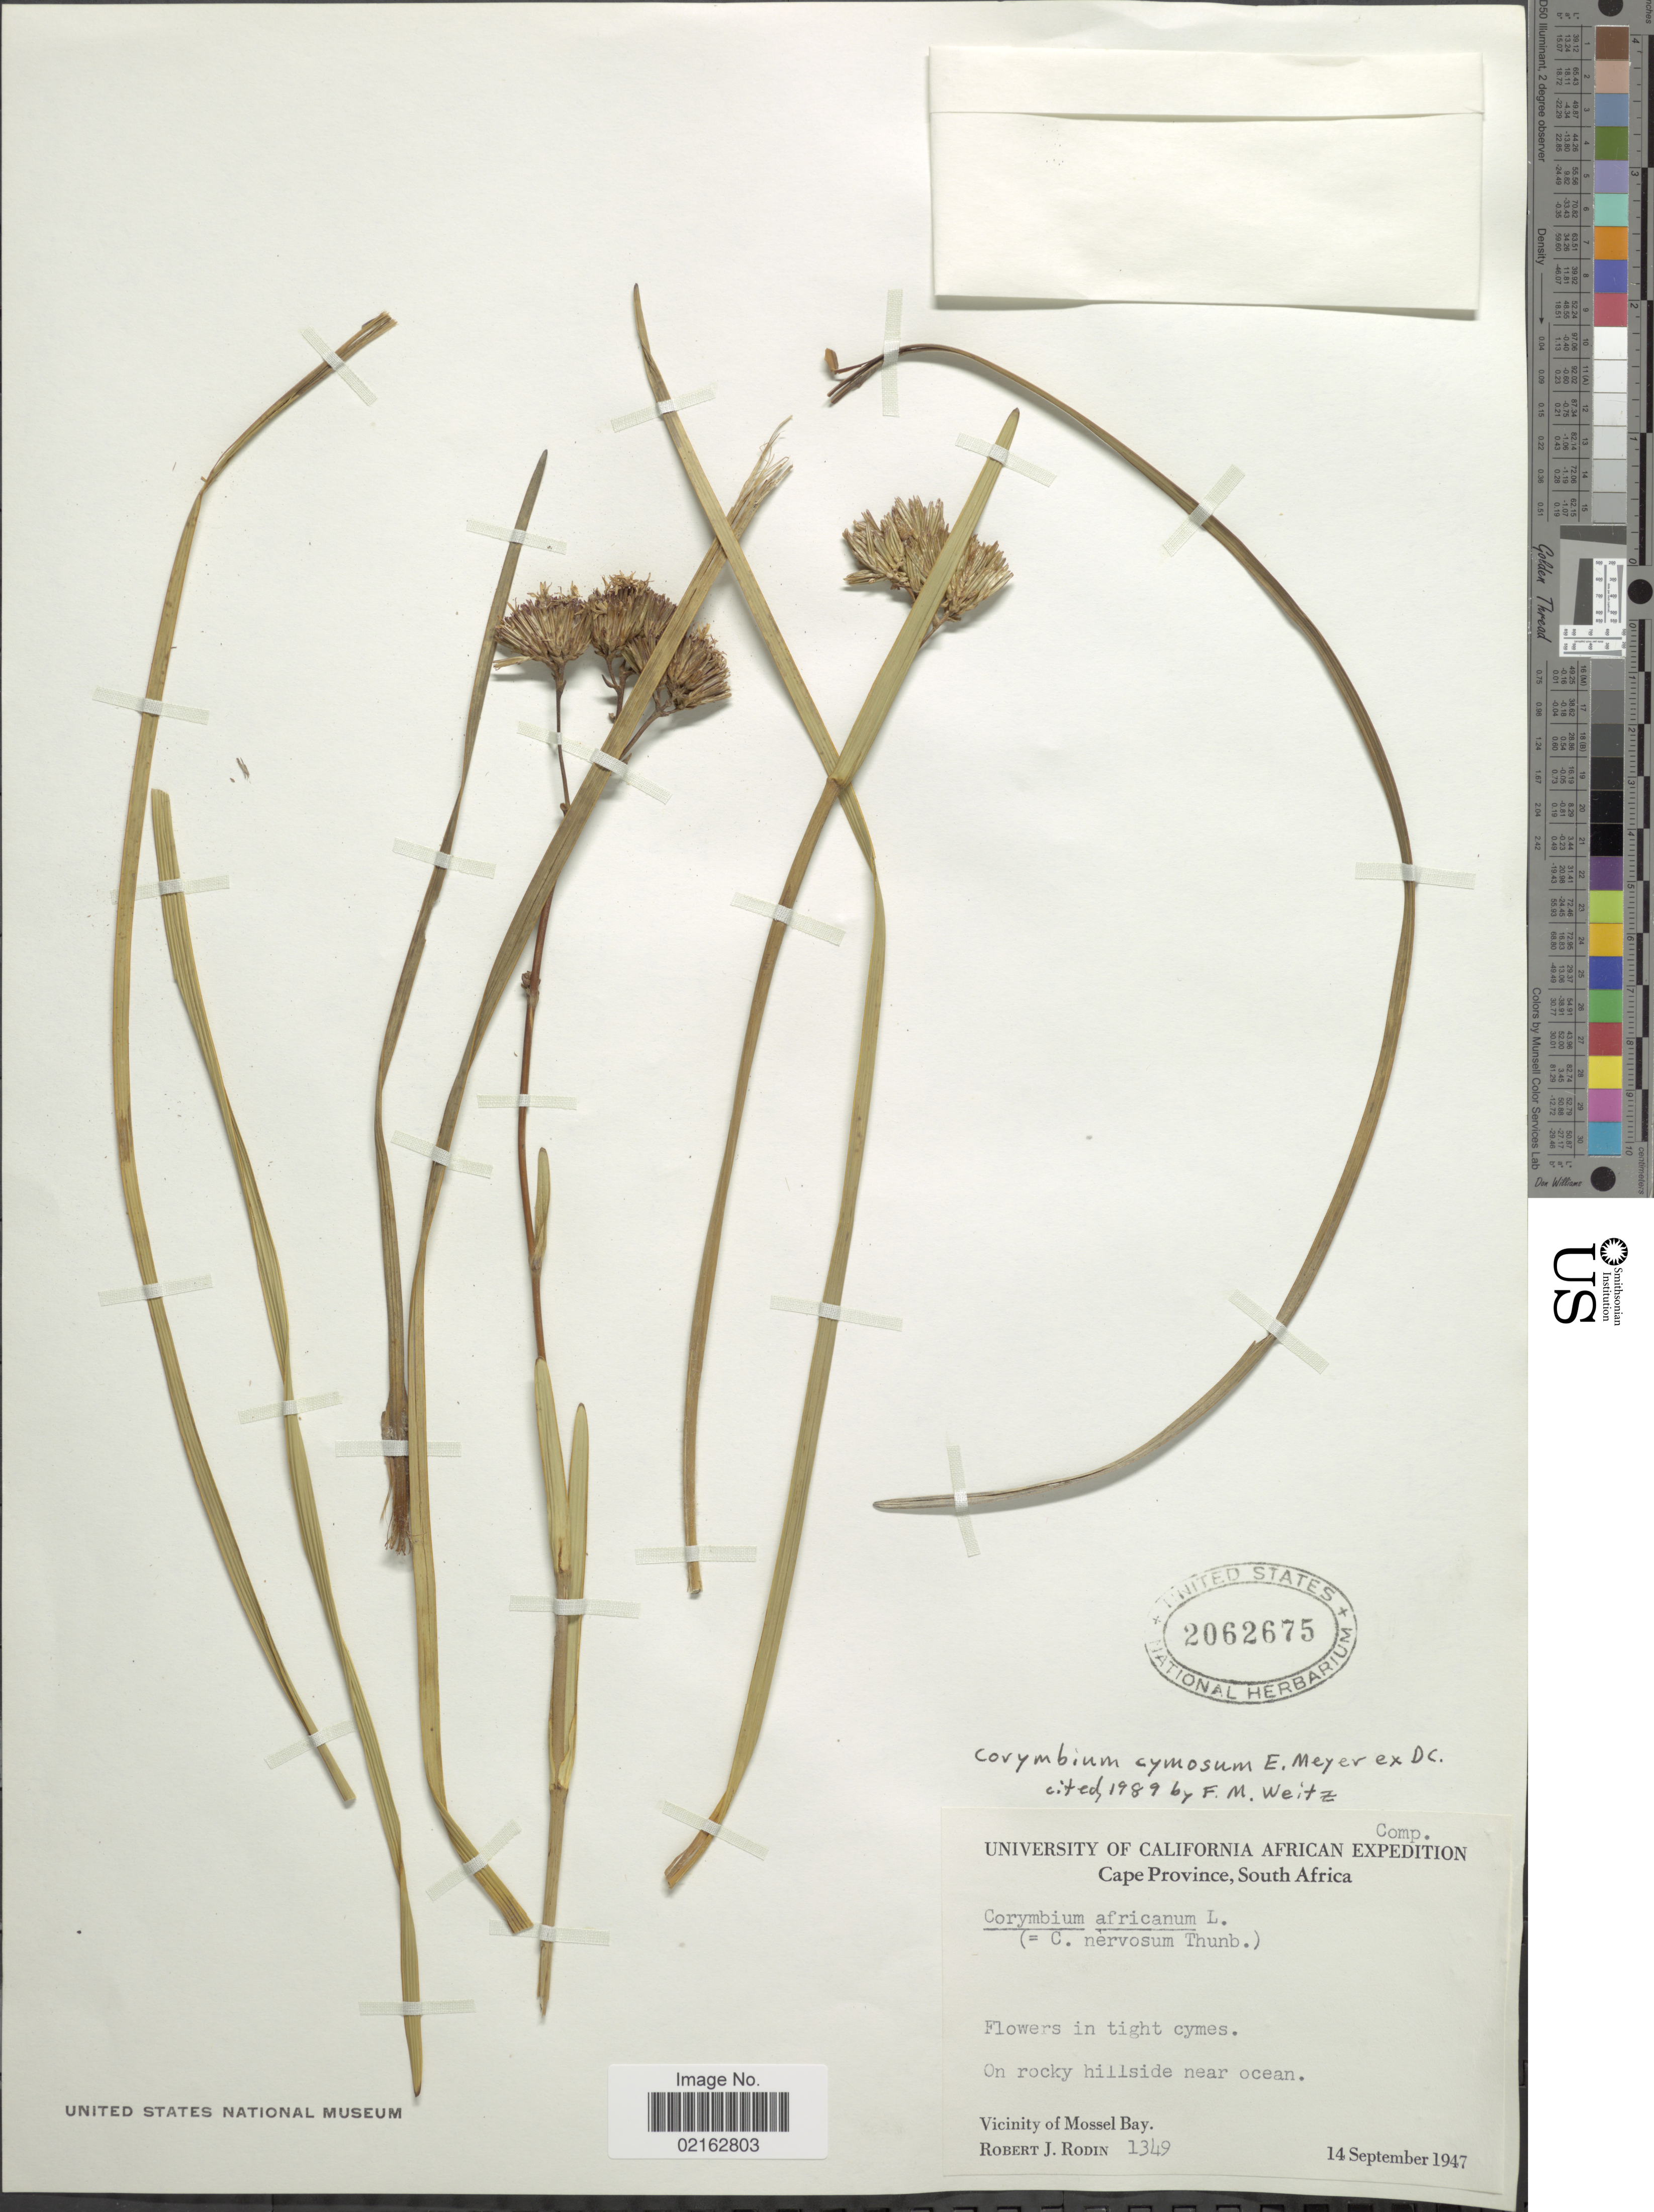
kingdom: Plantae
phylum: Tracheophyta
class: Magnoliopsida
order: Asterales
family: Asteraceae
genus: Corymbium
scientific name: Corymbium cymosum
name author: E. Mey. ex DC.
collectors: R. J. Rodin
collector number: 1349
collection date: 1947-09-14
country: South Africa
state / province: Western Cape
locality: Cape Province, South Africa. On rocky hillside near ocean. Vicinity of Mossel Bay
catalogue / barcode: US 2062675